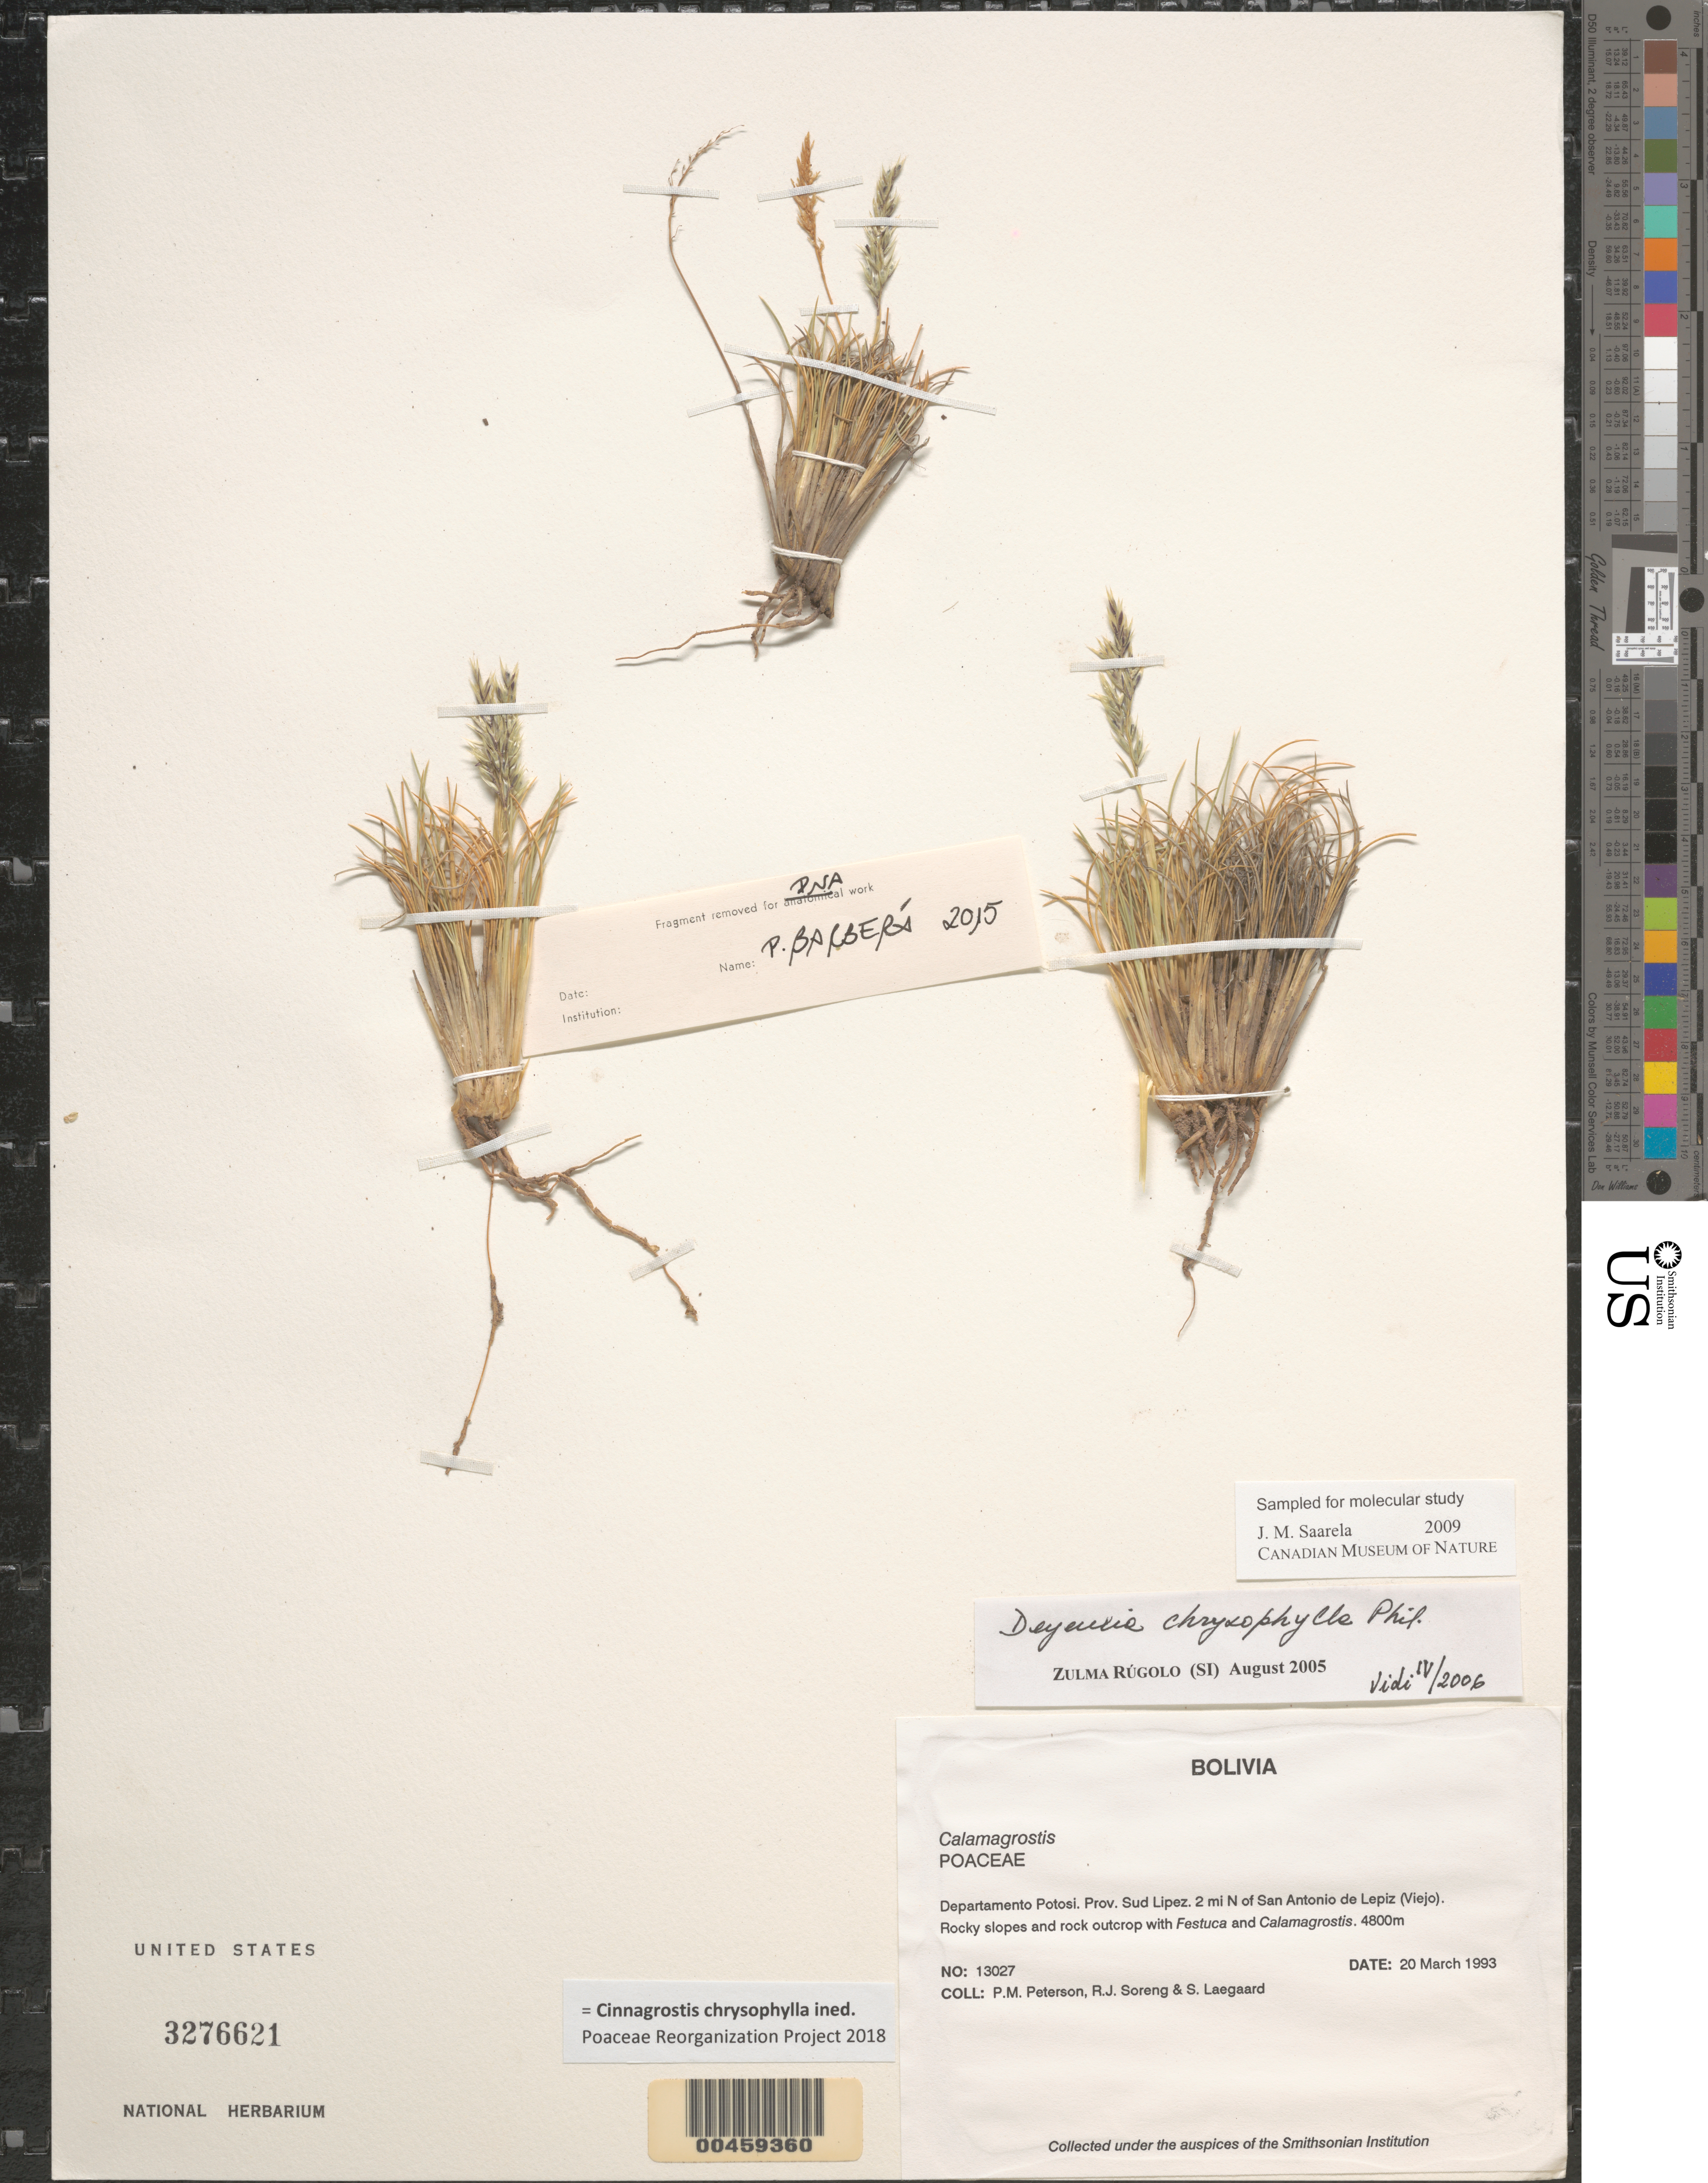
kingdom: Plantae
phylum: Tracheophyta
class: Liliopsida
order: Poales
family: Poaceae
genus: Cinnagrostis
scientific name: Cinnagrostis chrysophylla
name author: (Phil.) P.M. Peterson et al.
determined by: Poaceae Reorganization Project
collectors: P. M. Peterson, R. J. Soreng & S. Lægaard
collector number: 13027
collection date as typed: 20 Mar 1993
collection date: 1993-03-20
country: Bolivia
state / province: Potosí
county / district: Sud Lípez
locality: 2 mi N of San Antonia de Lepiz (Viejo).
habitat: Rocky slopes and rock outcrop with Festuca and Calamagrostis.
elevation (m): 4800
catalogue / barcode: US 3276621